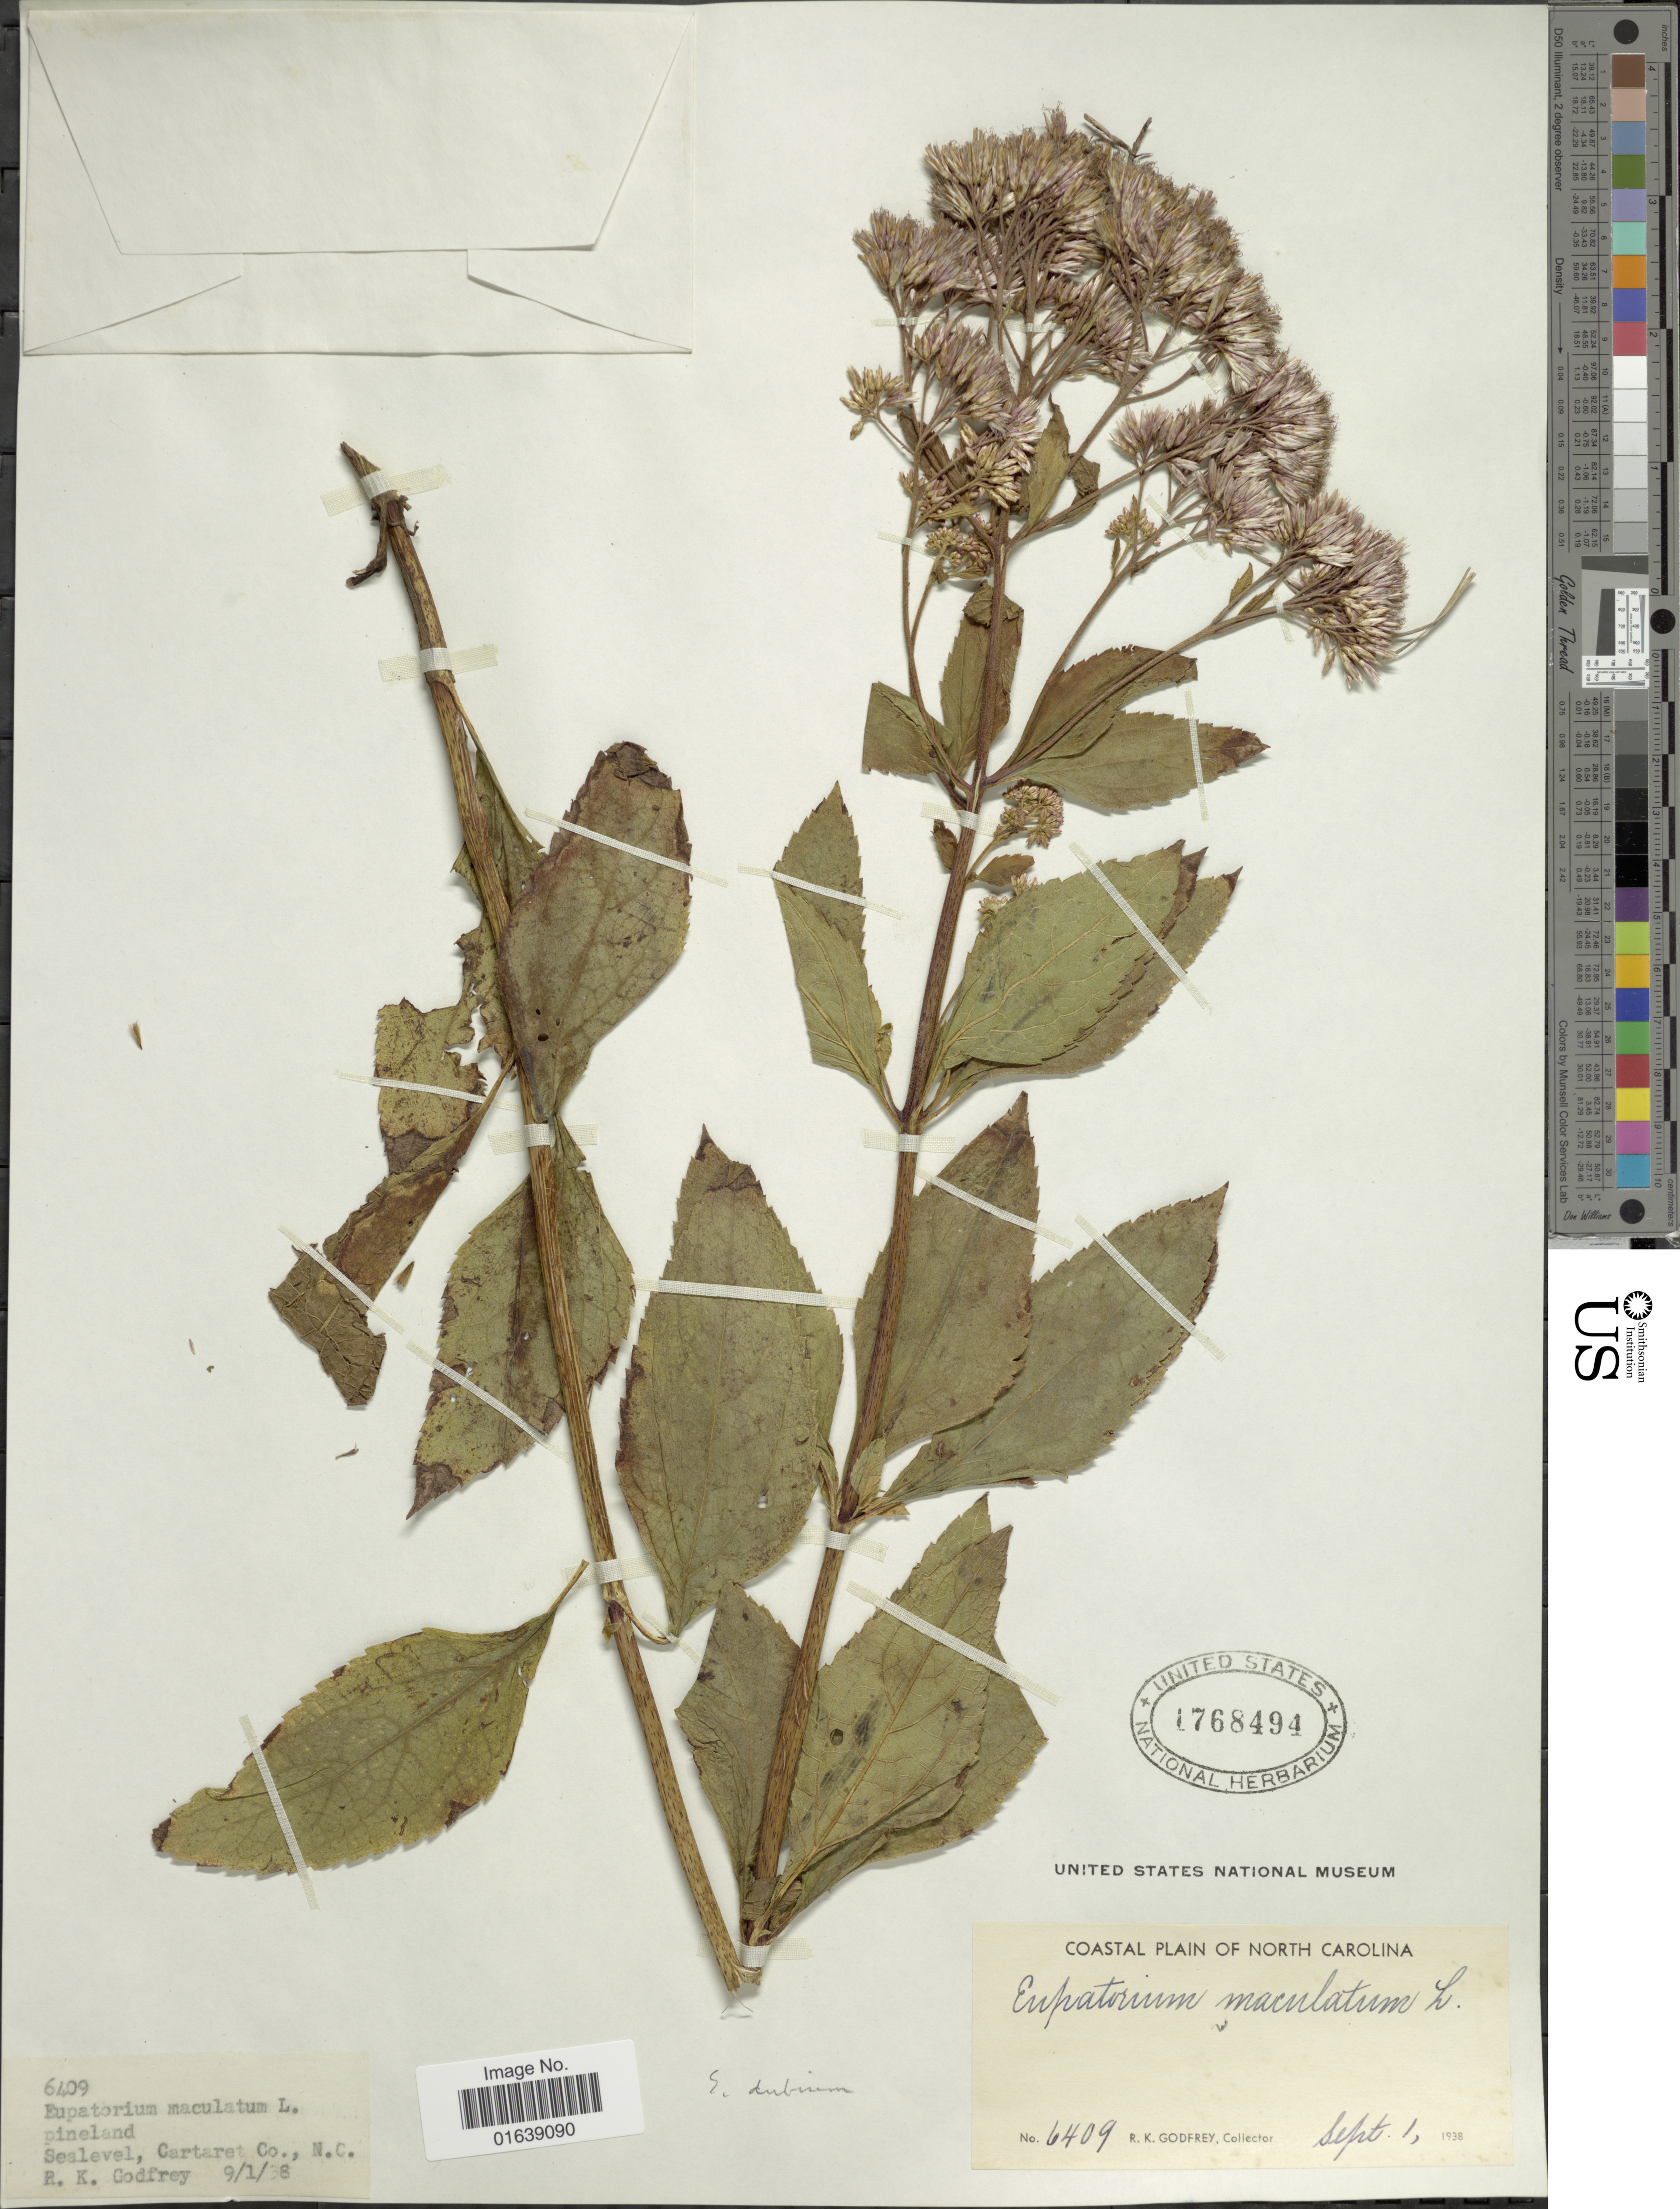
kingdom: Plantae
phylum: Tracheophyta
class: Magnoliopsida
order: Asterales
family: Asteraceae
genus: Eupatorium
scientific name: Eupatorium dubium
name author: Willd. ex Poir.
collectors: R. K. Godfrey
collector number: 6409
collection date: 1938-09-01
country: United States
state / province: North Carolina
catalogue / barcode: US 1768494